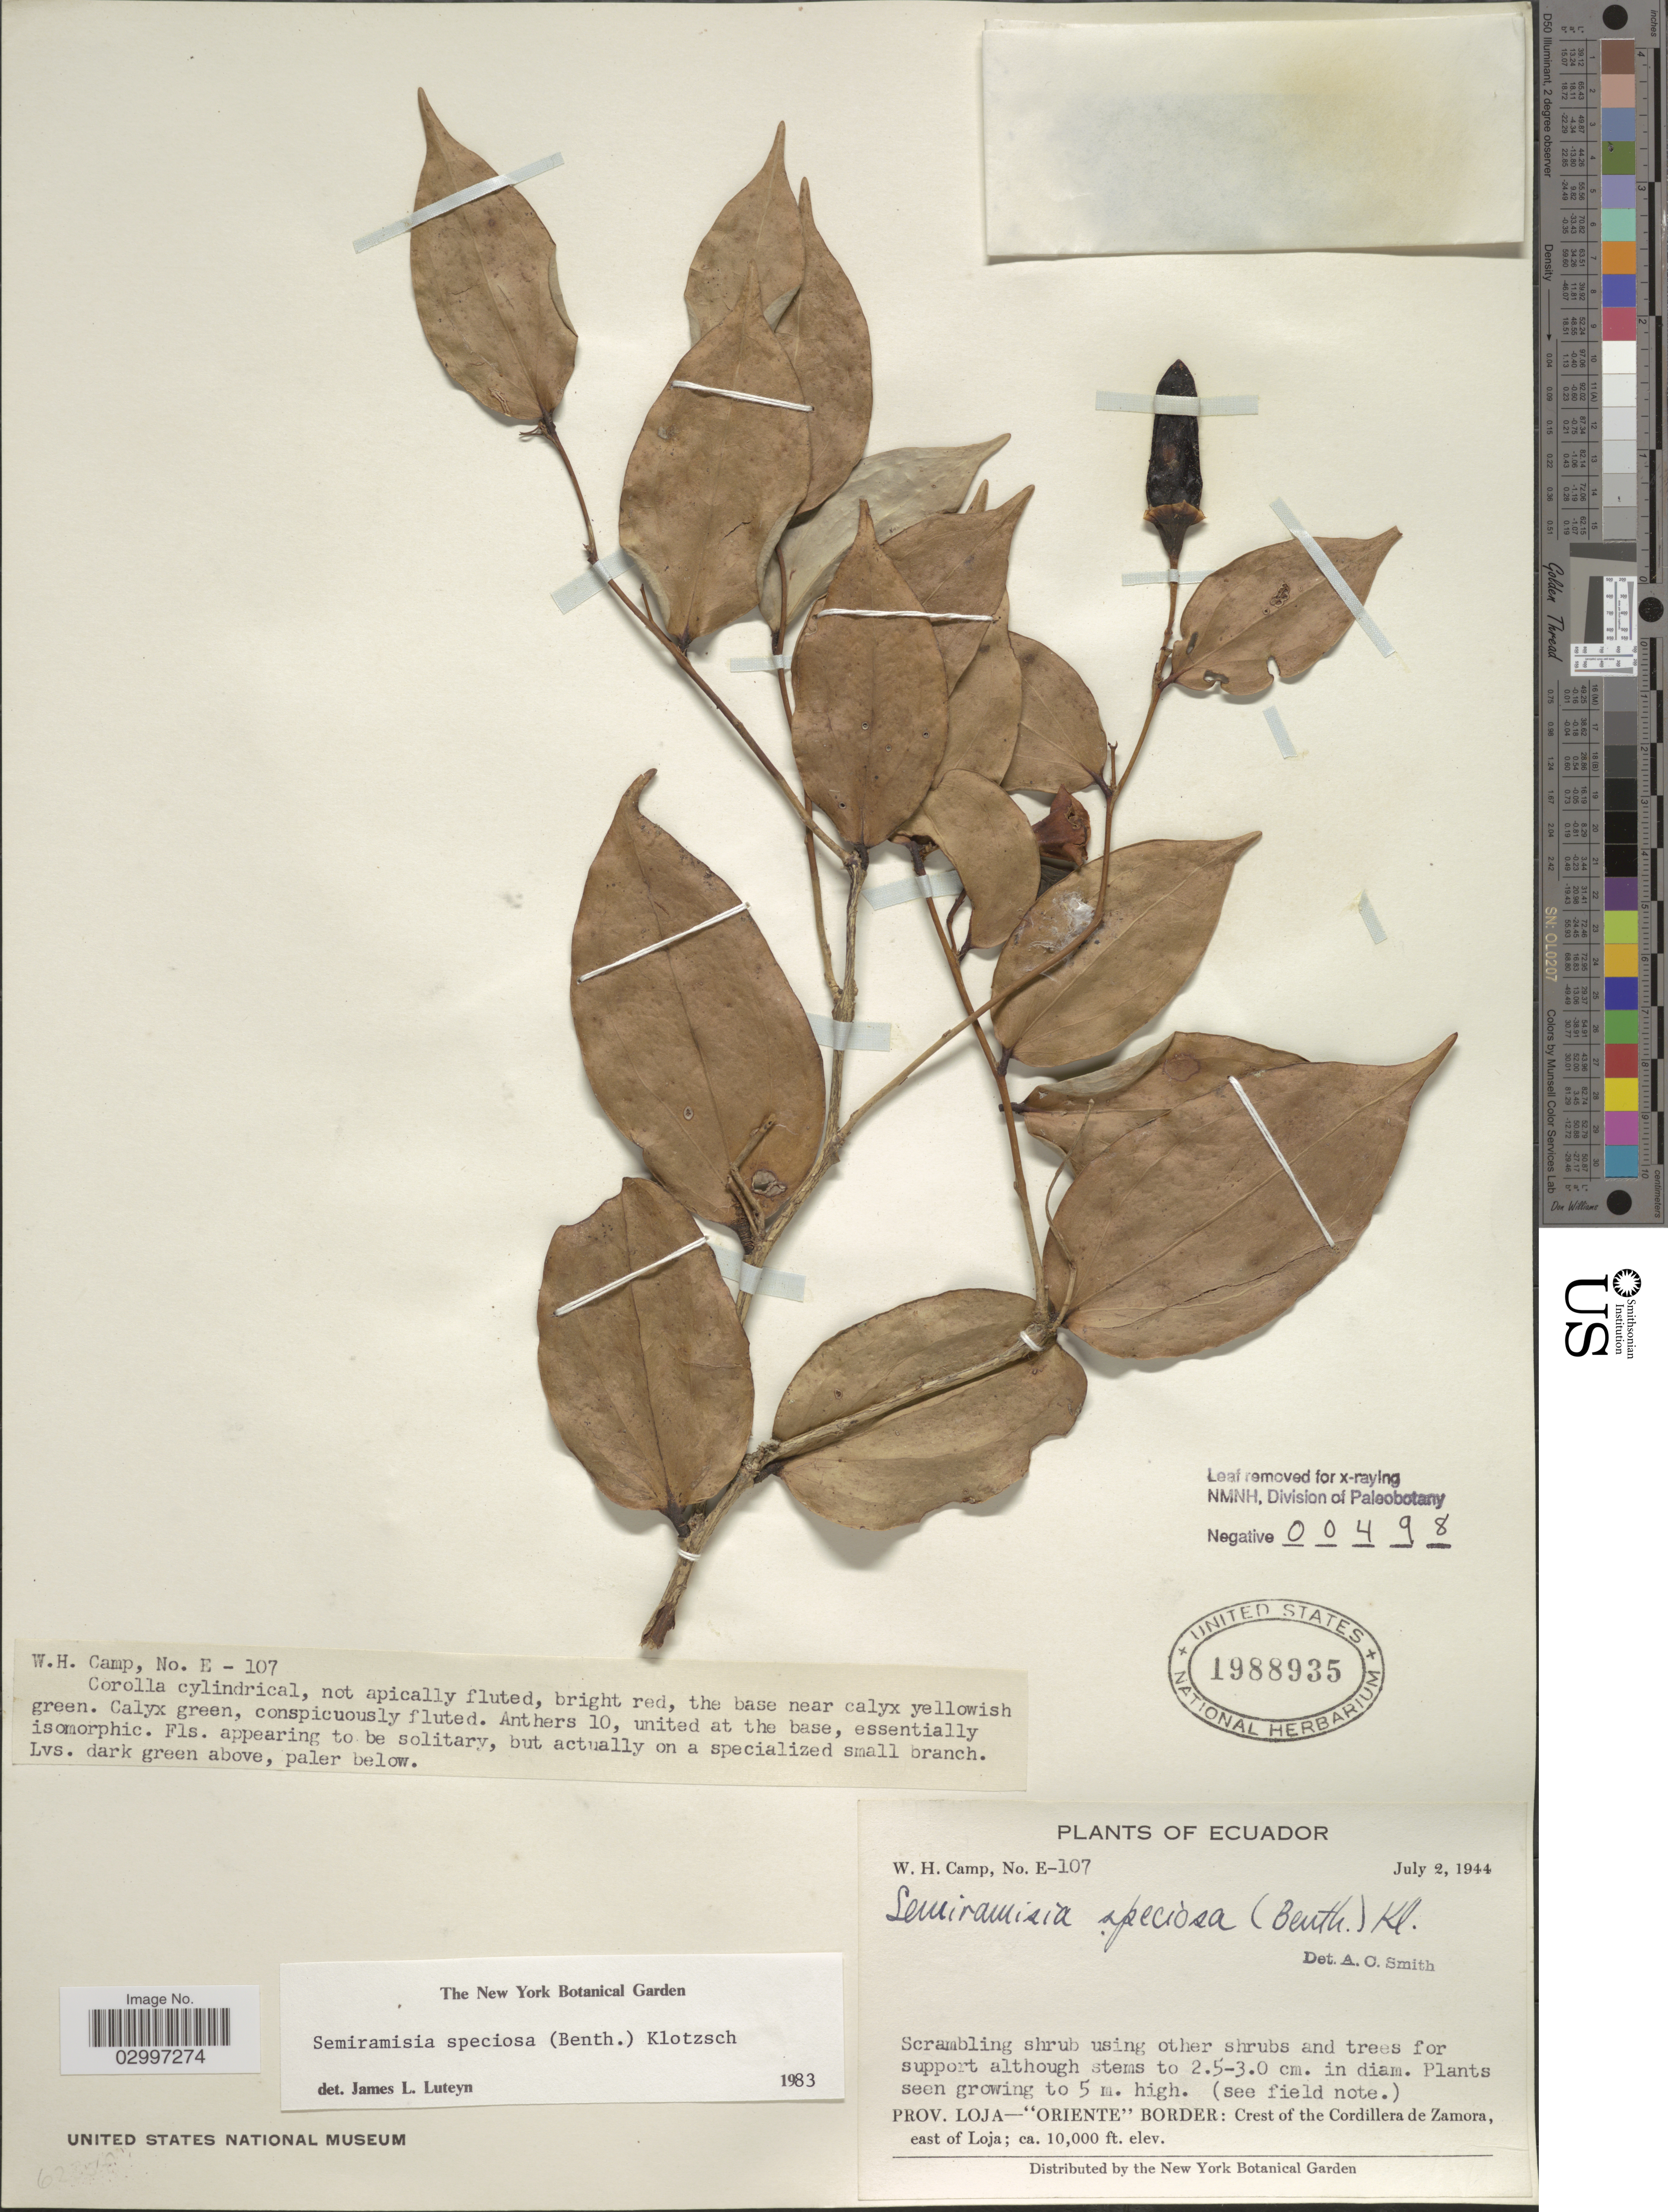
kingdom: Plantae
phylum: Tracheophyta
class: Magnoliopsida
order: Ericales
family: Ericaceae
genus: Semiramisia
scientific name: Semiramisia speciosa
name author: (Benth.) Klotzsch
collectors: W. H. Camp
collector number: E-107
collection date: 1944-07-02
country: Ecuador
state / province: Loja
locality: Oriente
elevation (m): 3048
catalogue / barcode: US 1988935